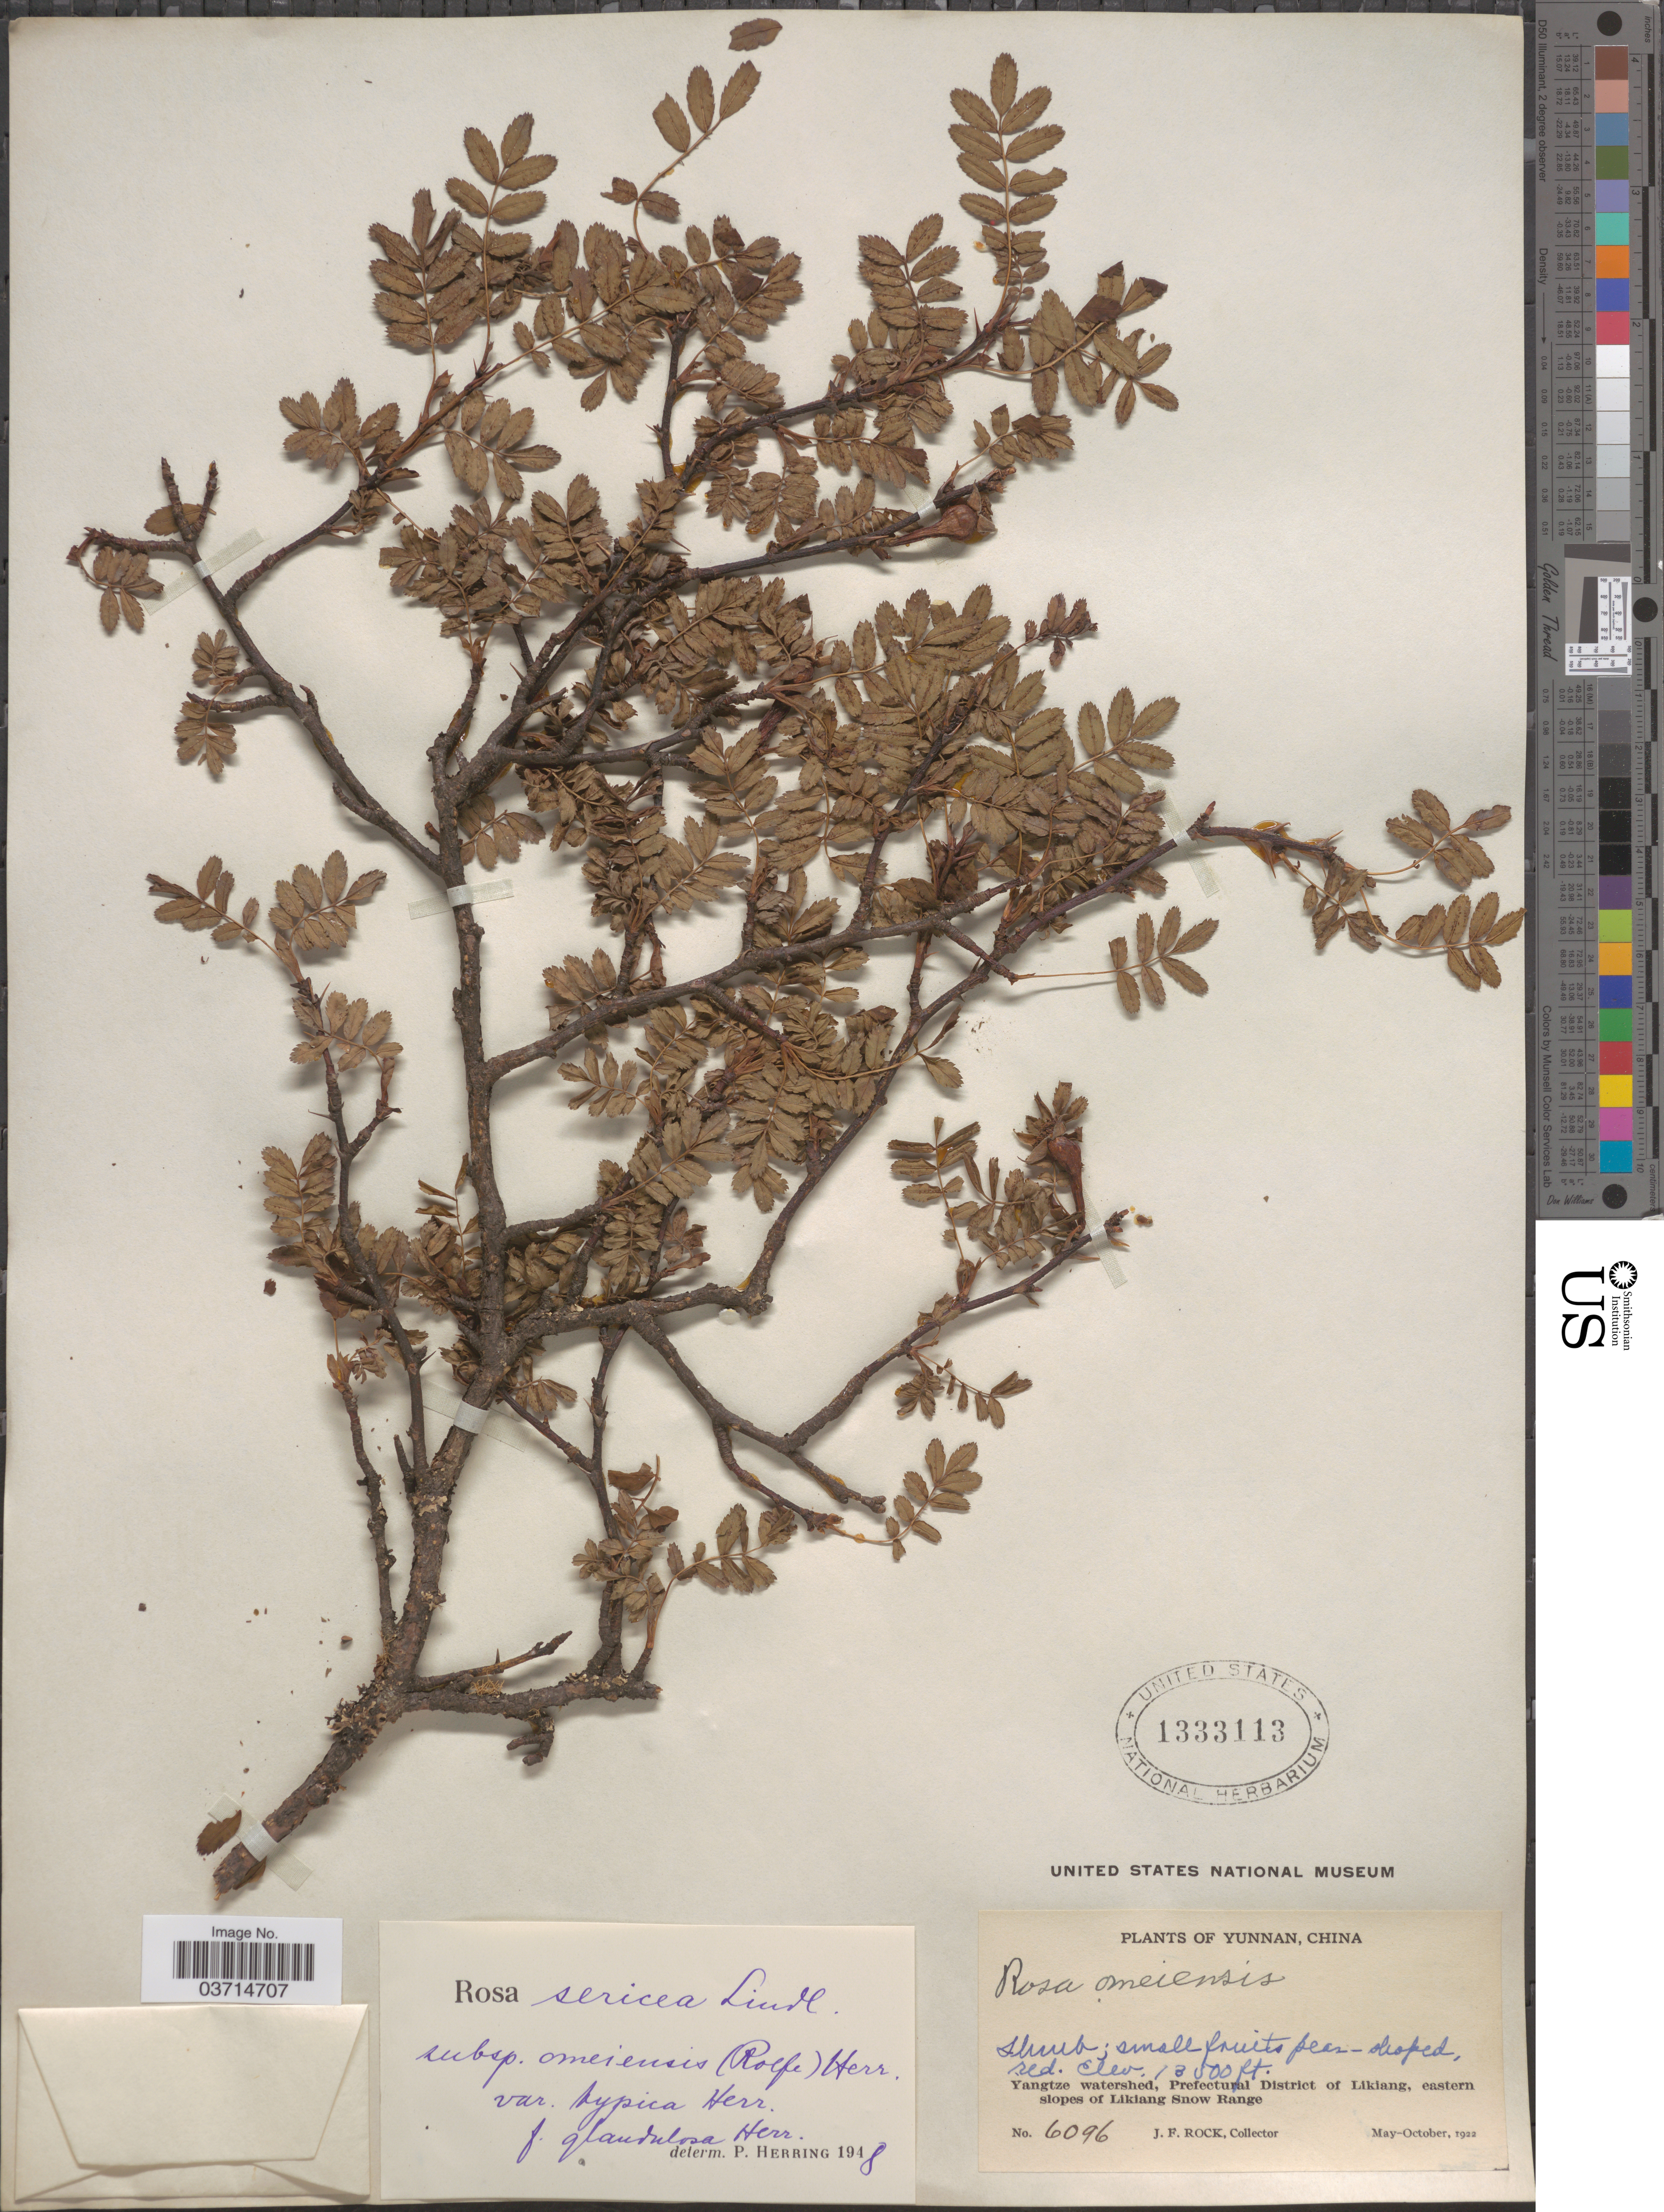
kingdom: Plantae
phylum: Tracheophyta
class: Magnoliopsida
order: Rosales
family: Rosaceae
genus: Rosa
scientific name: Rosa omeiensis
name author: Rolfe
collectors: J. Rock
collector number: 6069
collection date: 1922-05/1922-10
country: China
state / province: Yunnan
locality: Yangtze watershed, Prefectural District of Likiang, eastern slopes of Likiang Snow Range.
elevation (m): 4115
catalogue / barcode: US 1333113